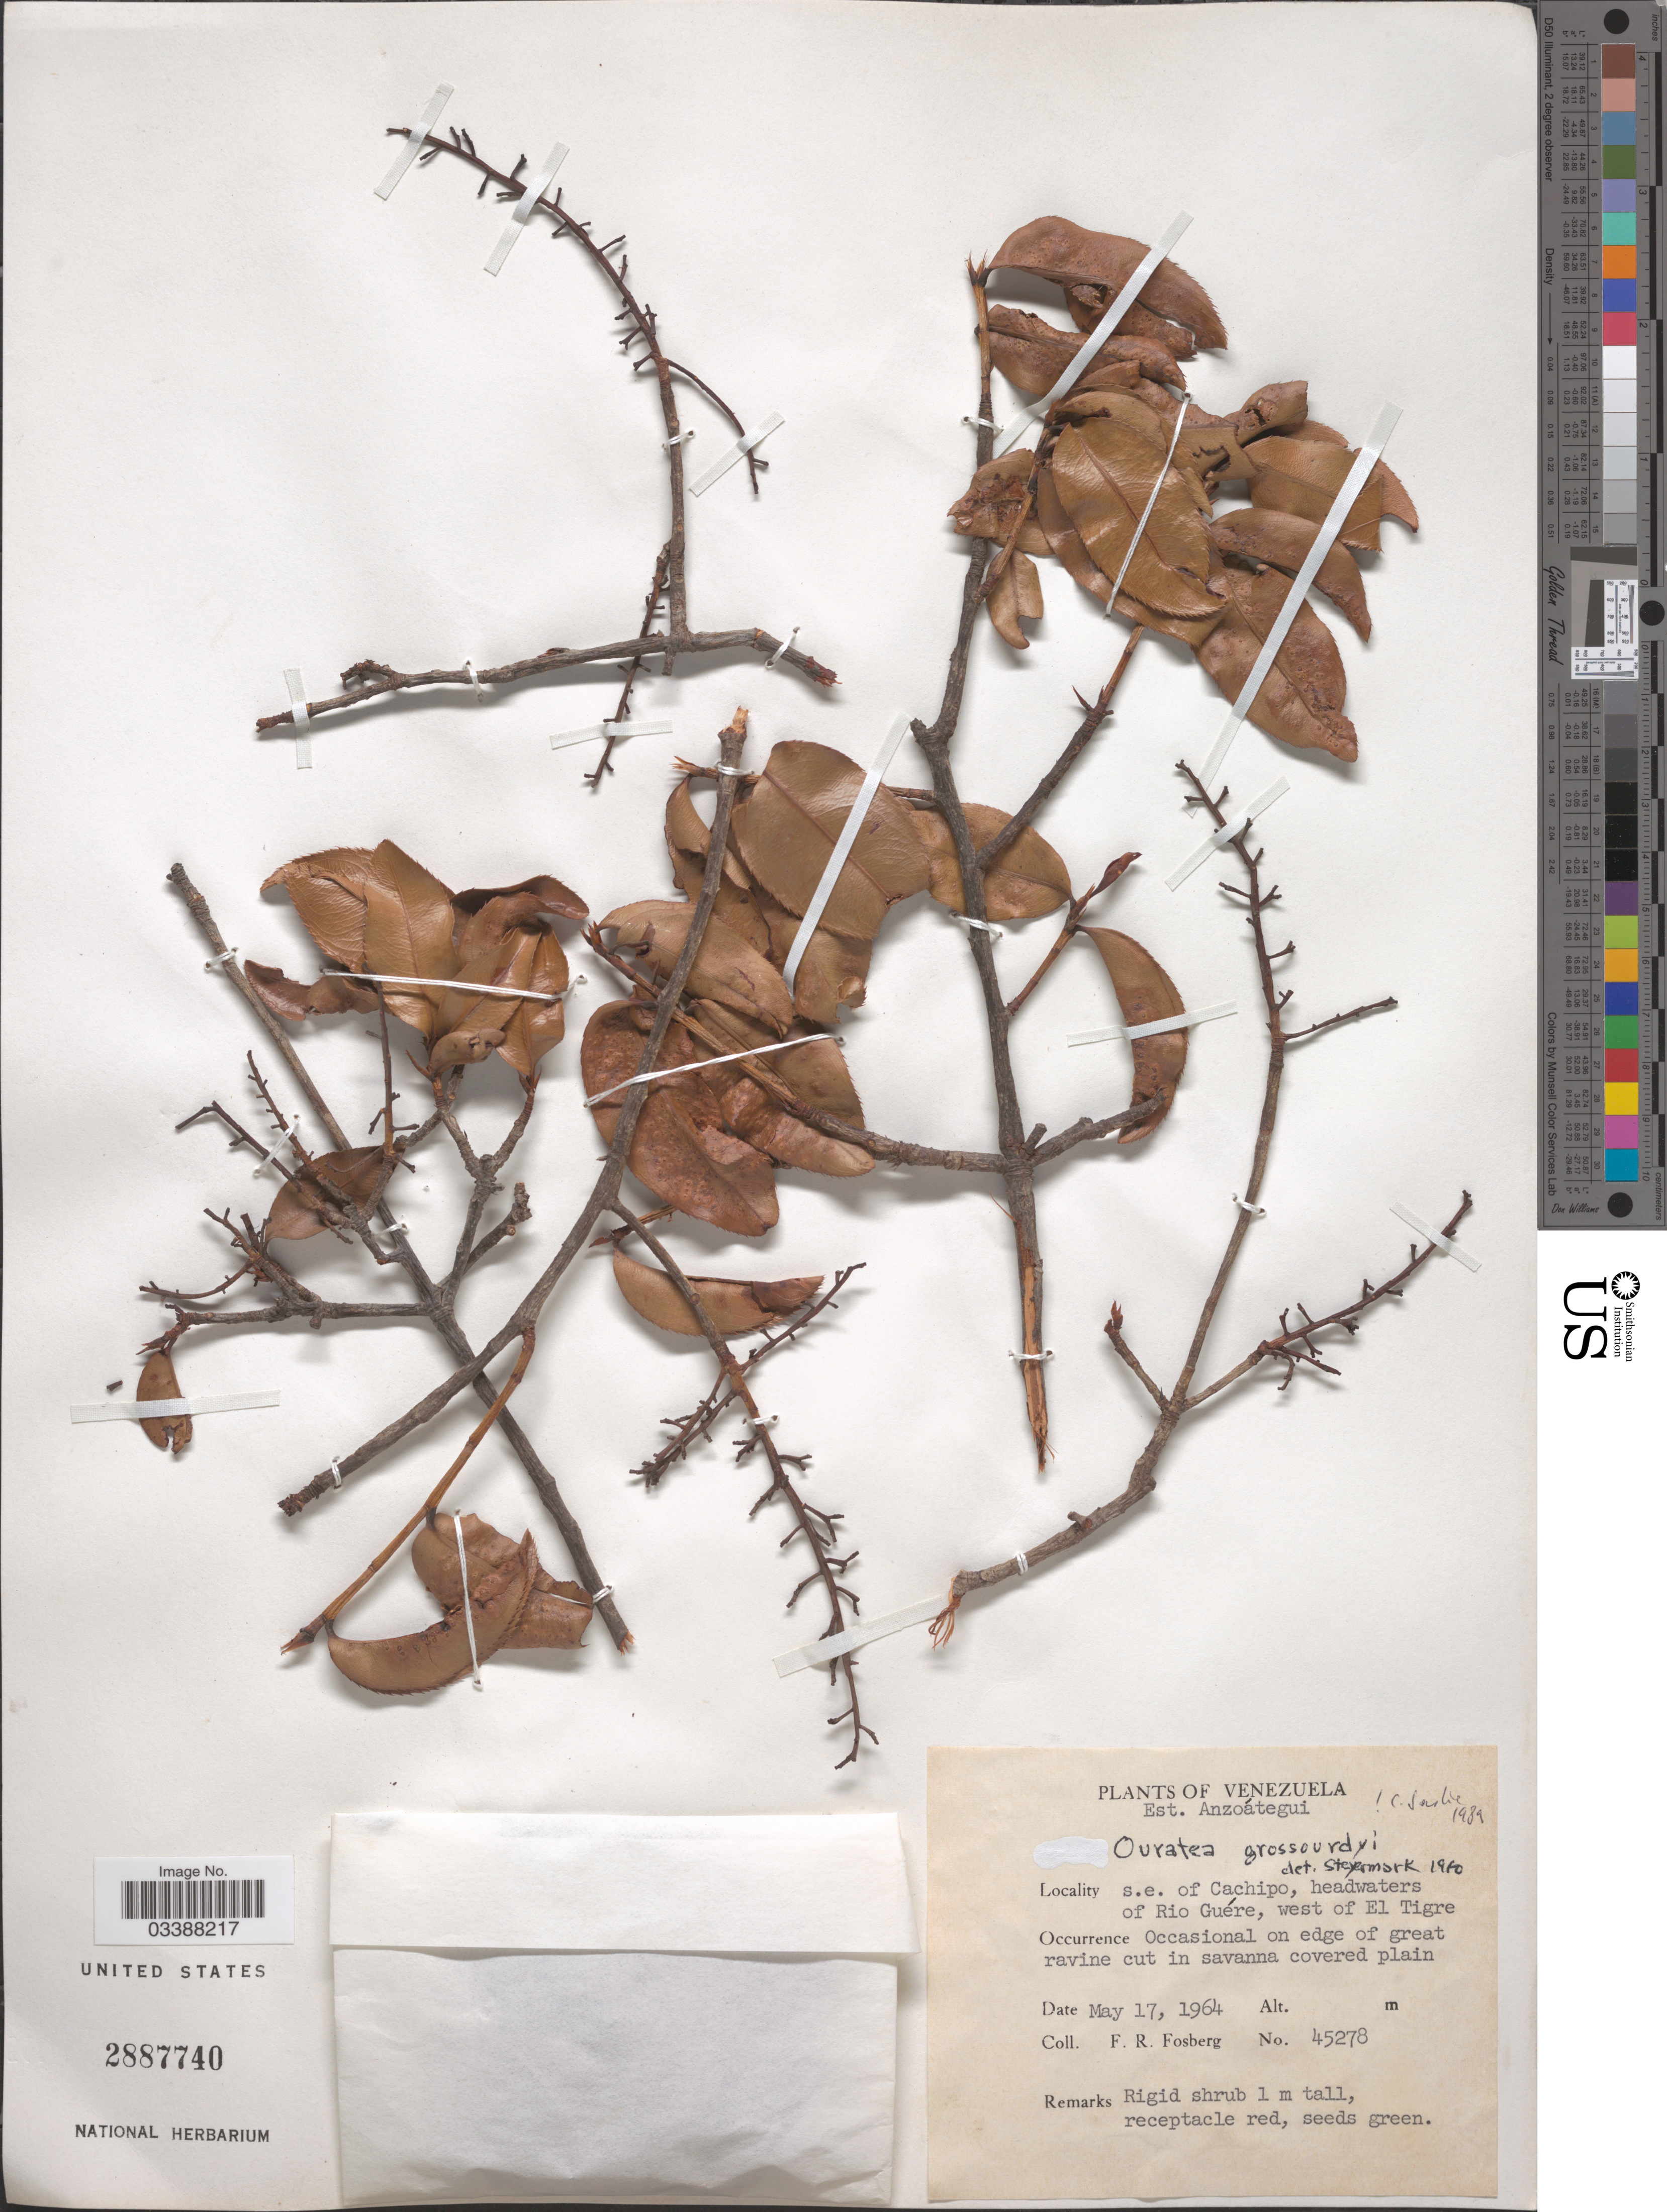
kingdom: Plantae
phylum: Tracheophyta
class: Magnoliopsida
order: Malpighiales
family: Ochnaceae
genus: Ouratea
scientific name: Ouratea grosourdyi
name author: (Tiegh.) Steyerm.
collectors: F. R. Fosberg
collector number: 45278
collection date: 1964-05-17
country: Venezuela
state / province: Anzoategui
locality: S.e. of Cachipo, headwaters of Rio Guére, west of El Tigre.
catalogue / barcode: US 2887740